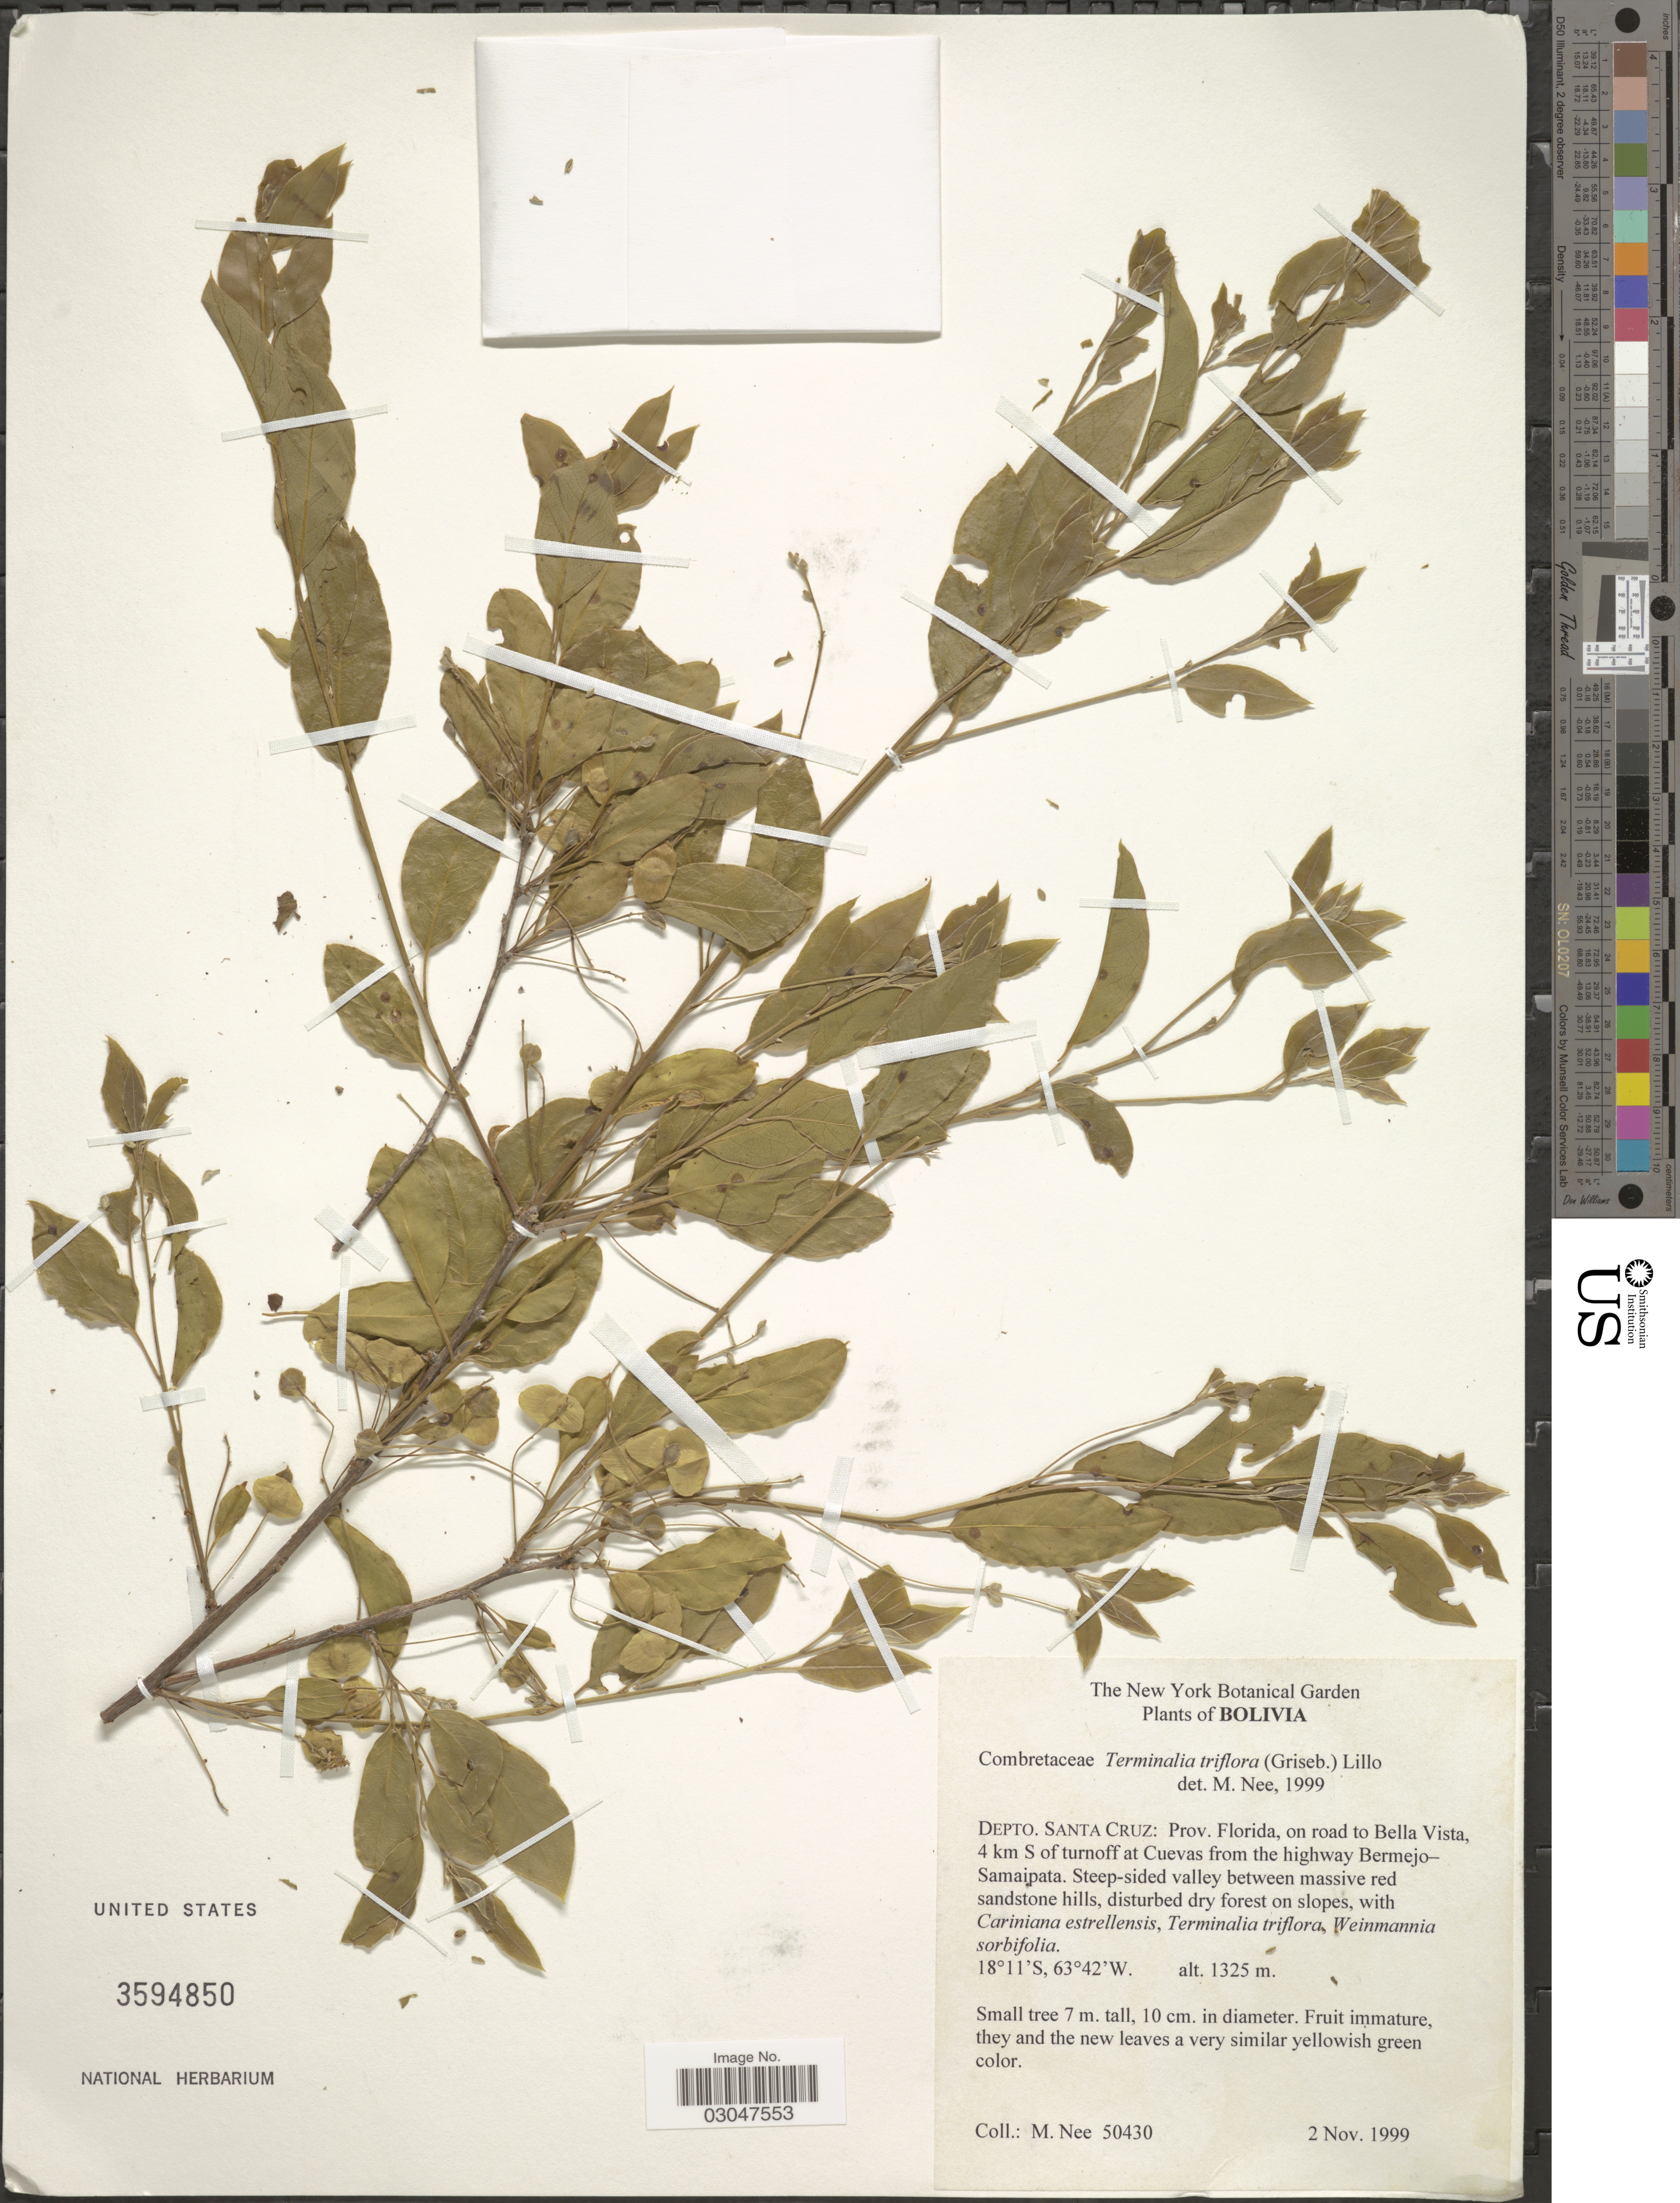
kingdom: Plantae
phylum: Tracheophyta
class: Magnoliopsida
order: Myrtales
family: Combretaceae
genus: Terminalia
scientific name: Terminalia triflora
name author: (Griseb.) Lillo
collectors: M. Nee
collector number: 50430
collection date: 1999-11-02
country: Bolivia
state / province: Santa Cruz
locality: Depto. Santa Cruz, Prov. Florida, on road to Bella Vista, 4 km S of turnoff at Cuevas from the highway Bermejo-Samaipata.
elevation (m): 1325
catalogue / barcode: US 3594850